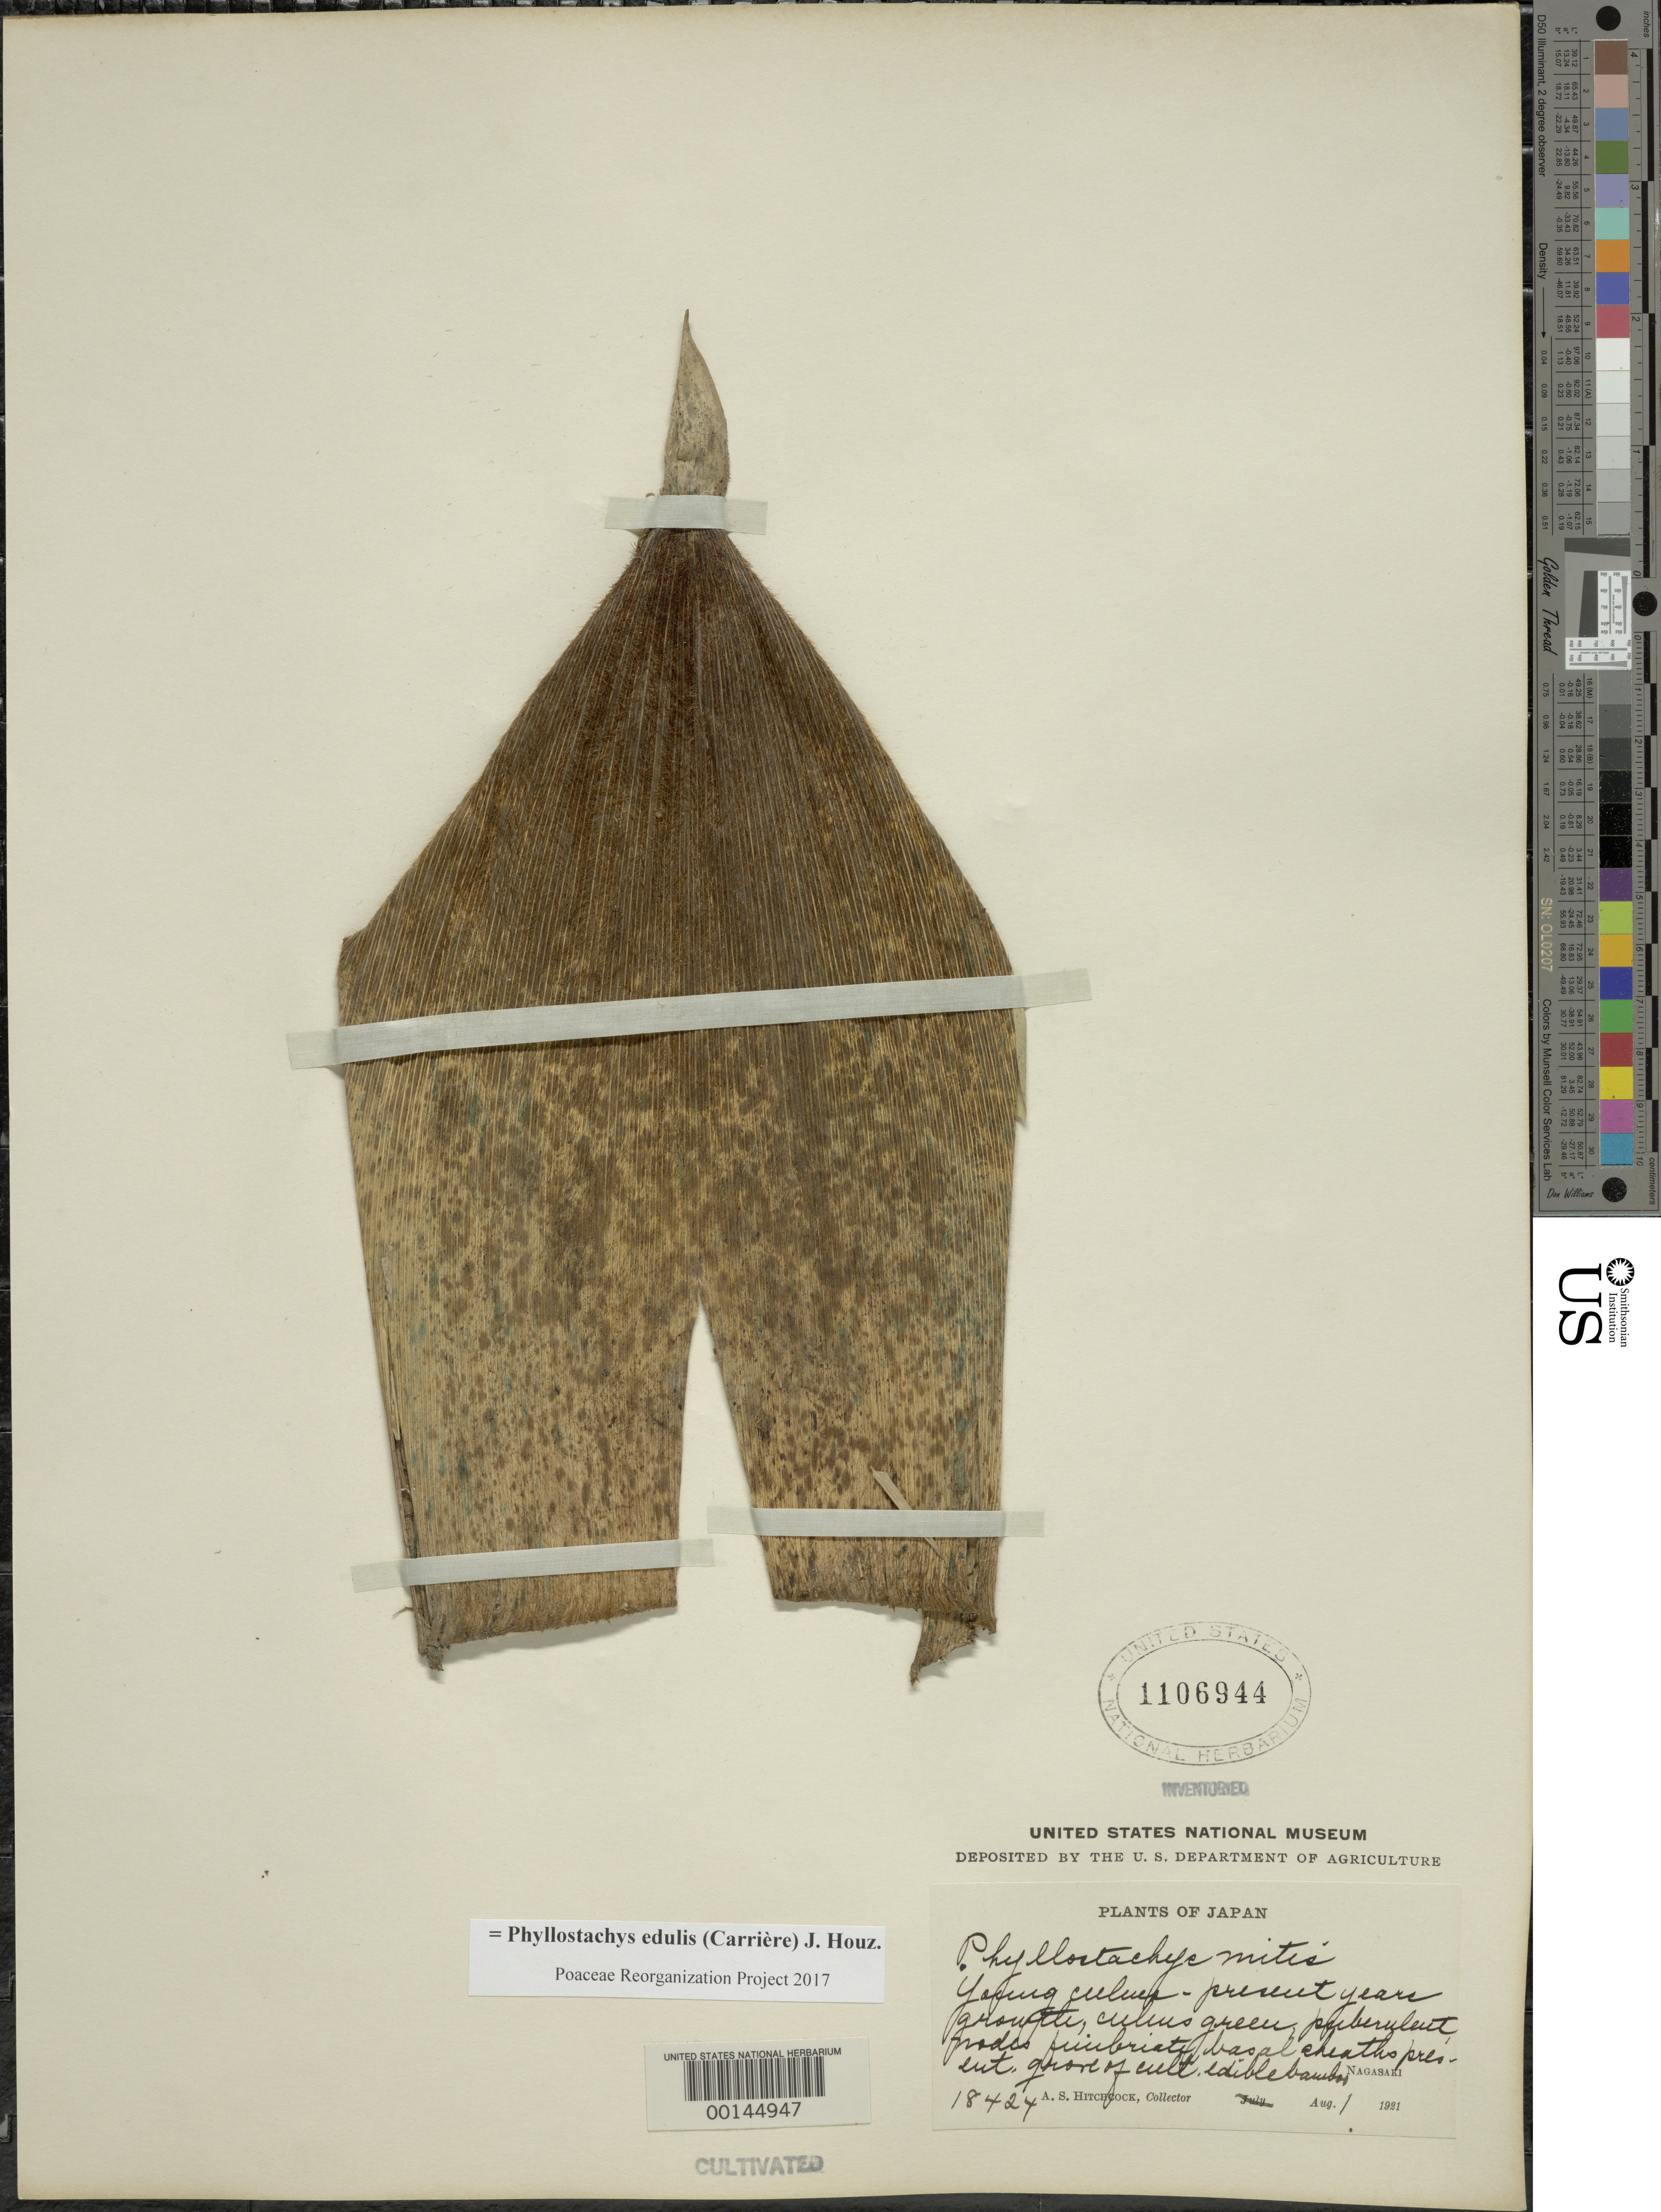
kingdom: Plantae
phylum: Tracheophyta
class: Liliopsida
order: Poales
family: Poaceae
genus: Phyllostachys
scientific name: Phyllostachys edulis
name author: (Carrière) J. Houz.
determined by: Poaceae Reorganization Project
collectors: A. S. Hitchcock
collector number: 18424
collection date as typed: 01 Aug 1921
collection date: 1921-08-01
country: Japan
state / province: Nagasaki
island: Kyushu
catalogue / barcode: US 1106944